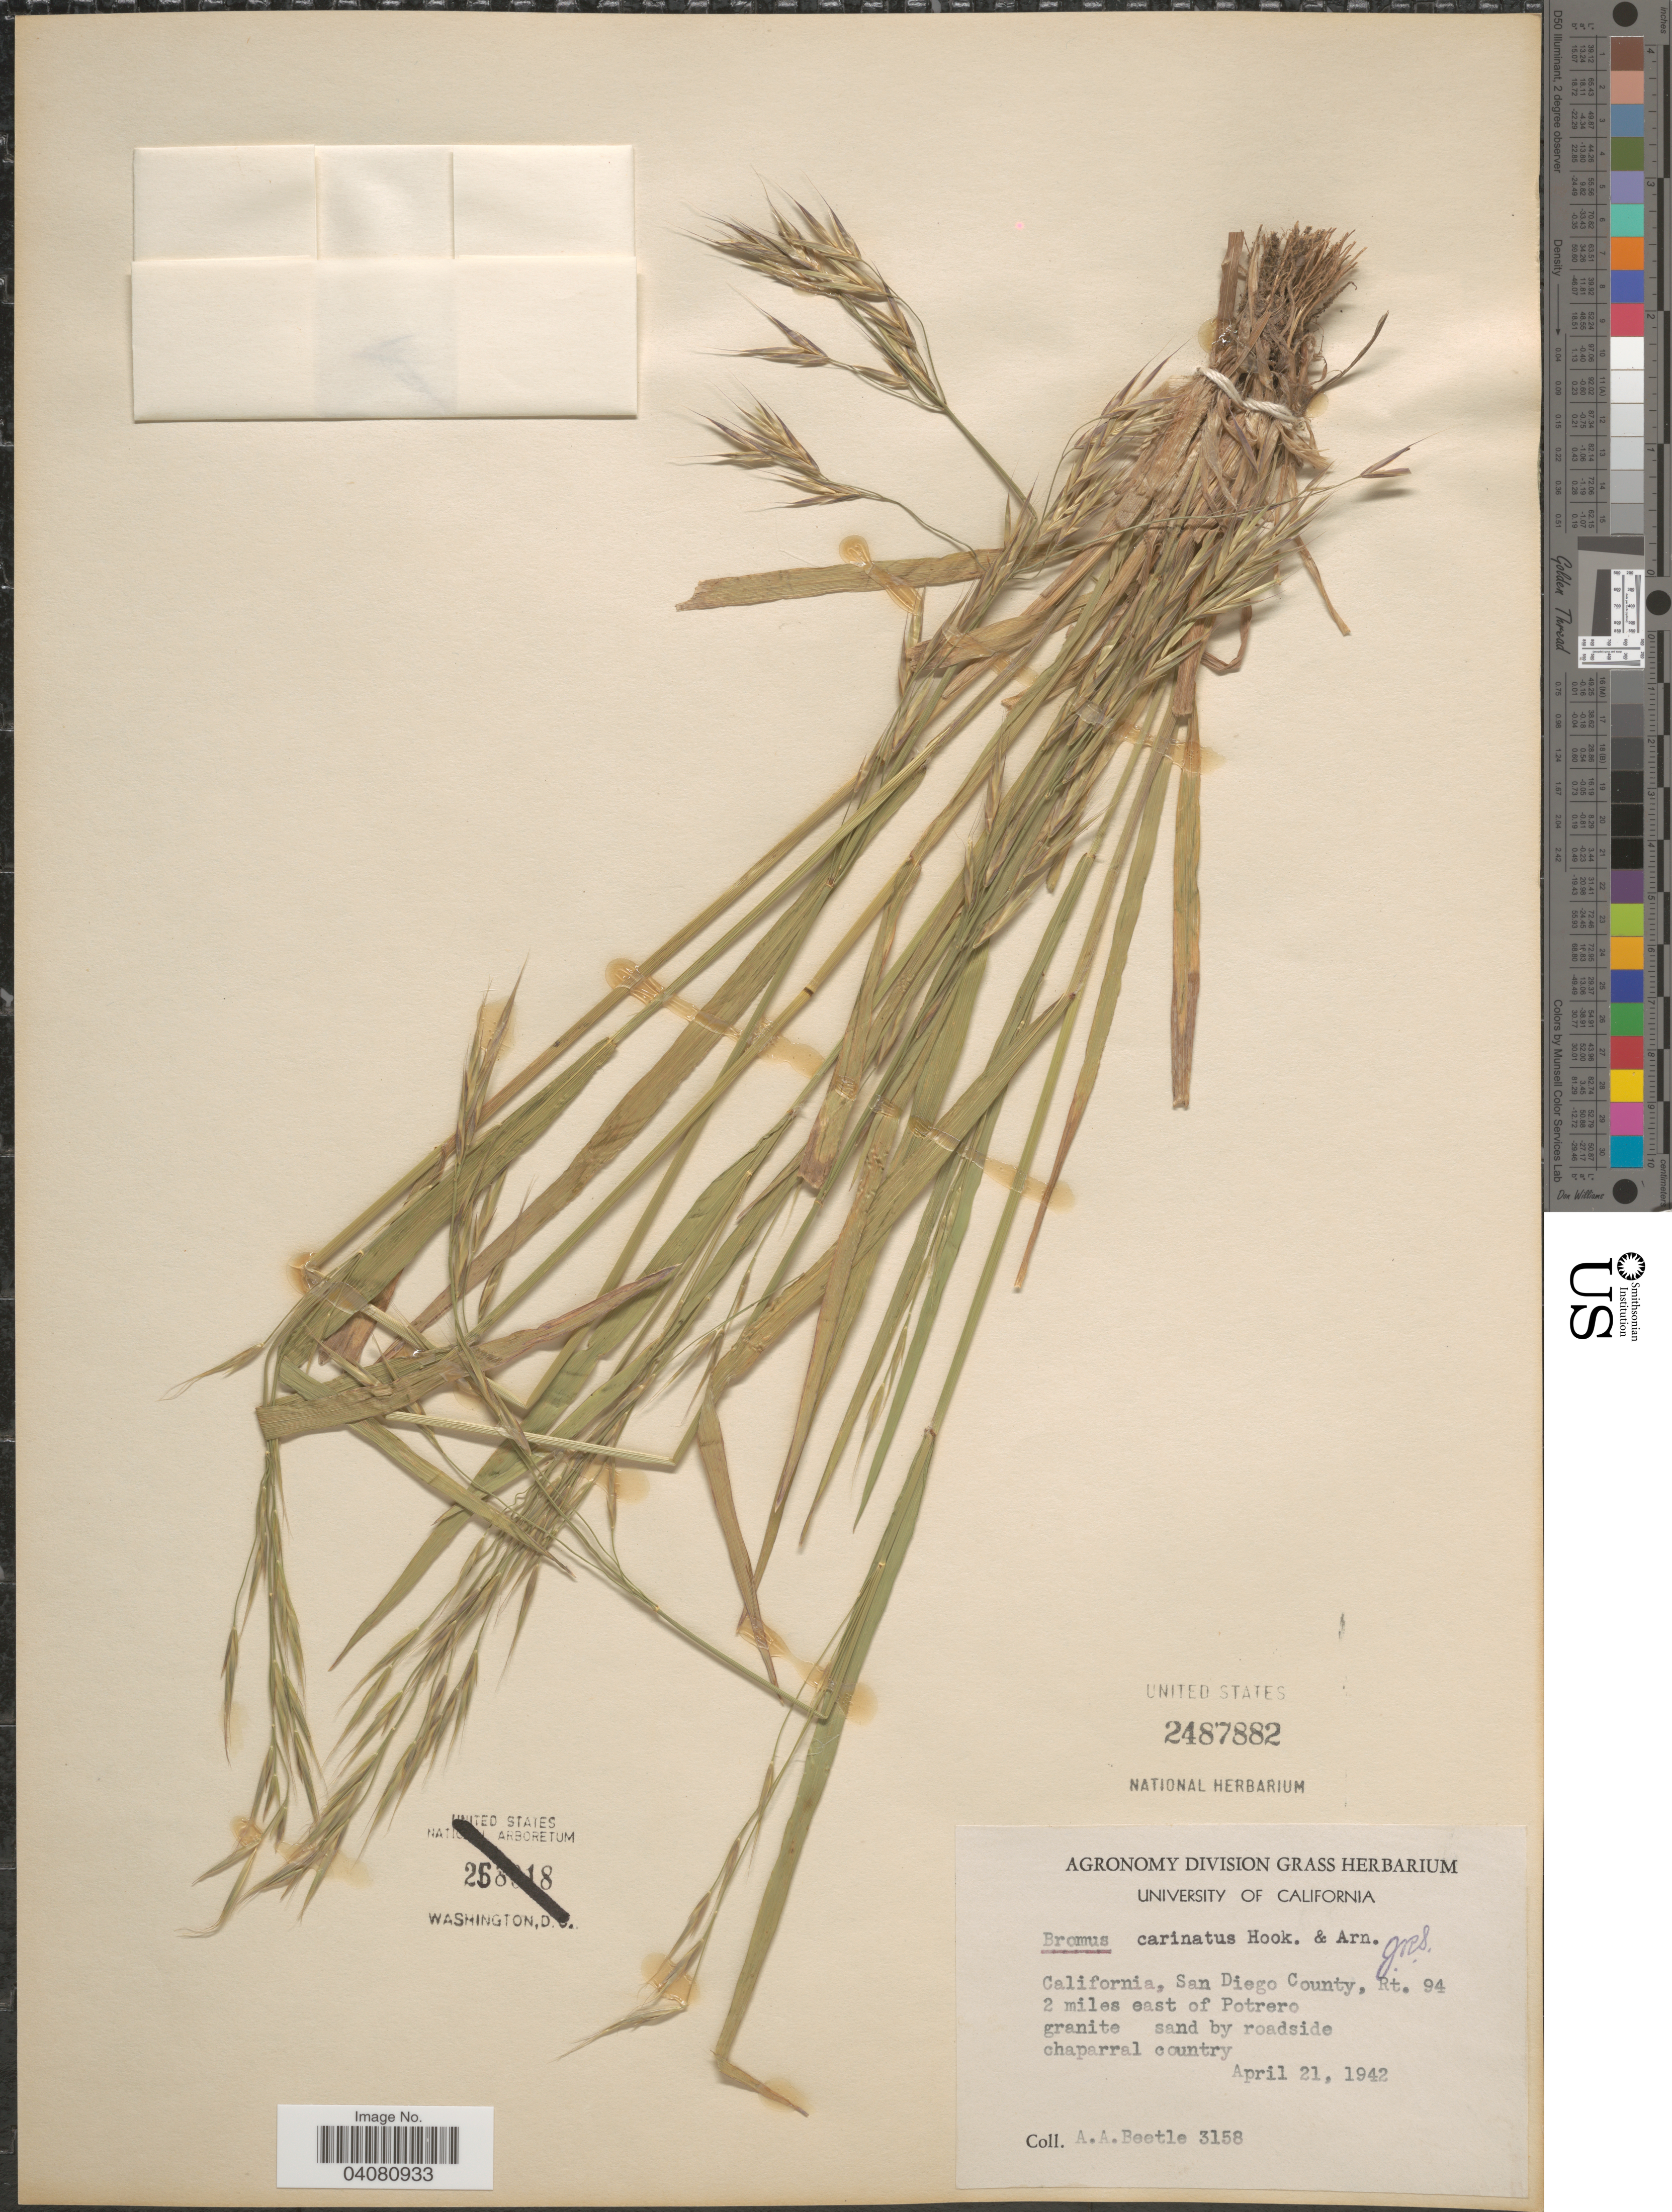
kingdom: Plantae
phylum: Tracheophyta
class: Liliopsida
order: Poales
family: Poaceae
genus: Bromus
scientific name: Bromus carinatus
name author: Hook. & Arn.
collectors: A. A. Beetle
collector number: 3158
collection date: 1942-04-21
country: United States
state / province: California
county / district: San Diego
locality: San Diego County, Rt. 94. 2 miles east of Potrero granite sand by roadside chaparral country.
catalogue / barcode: US 2487882